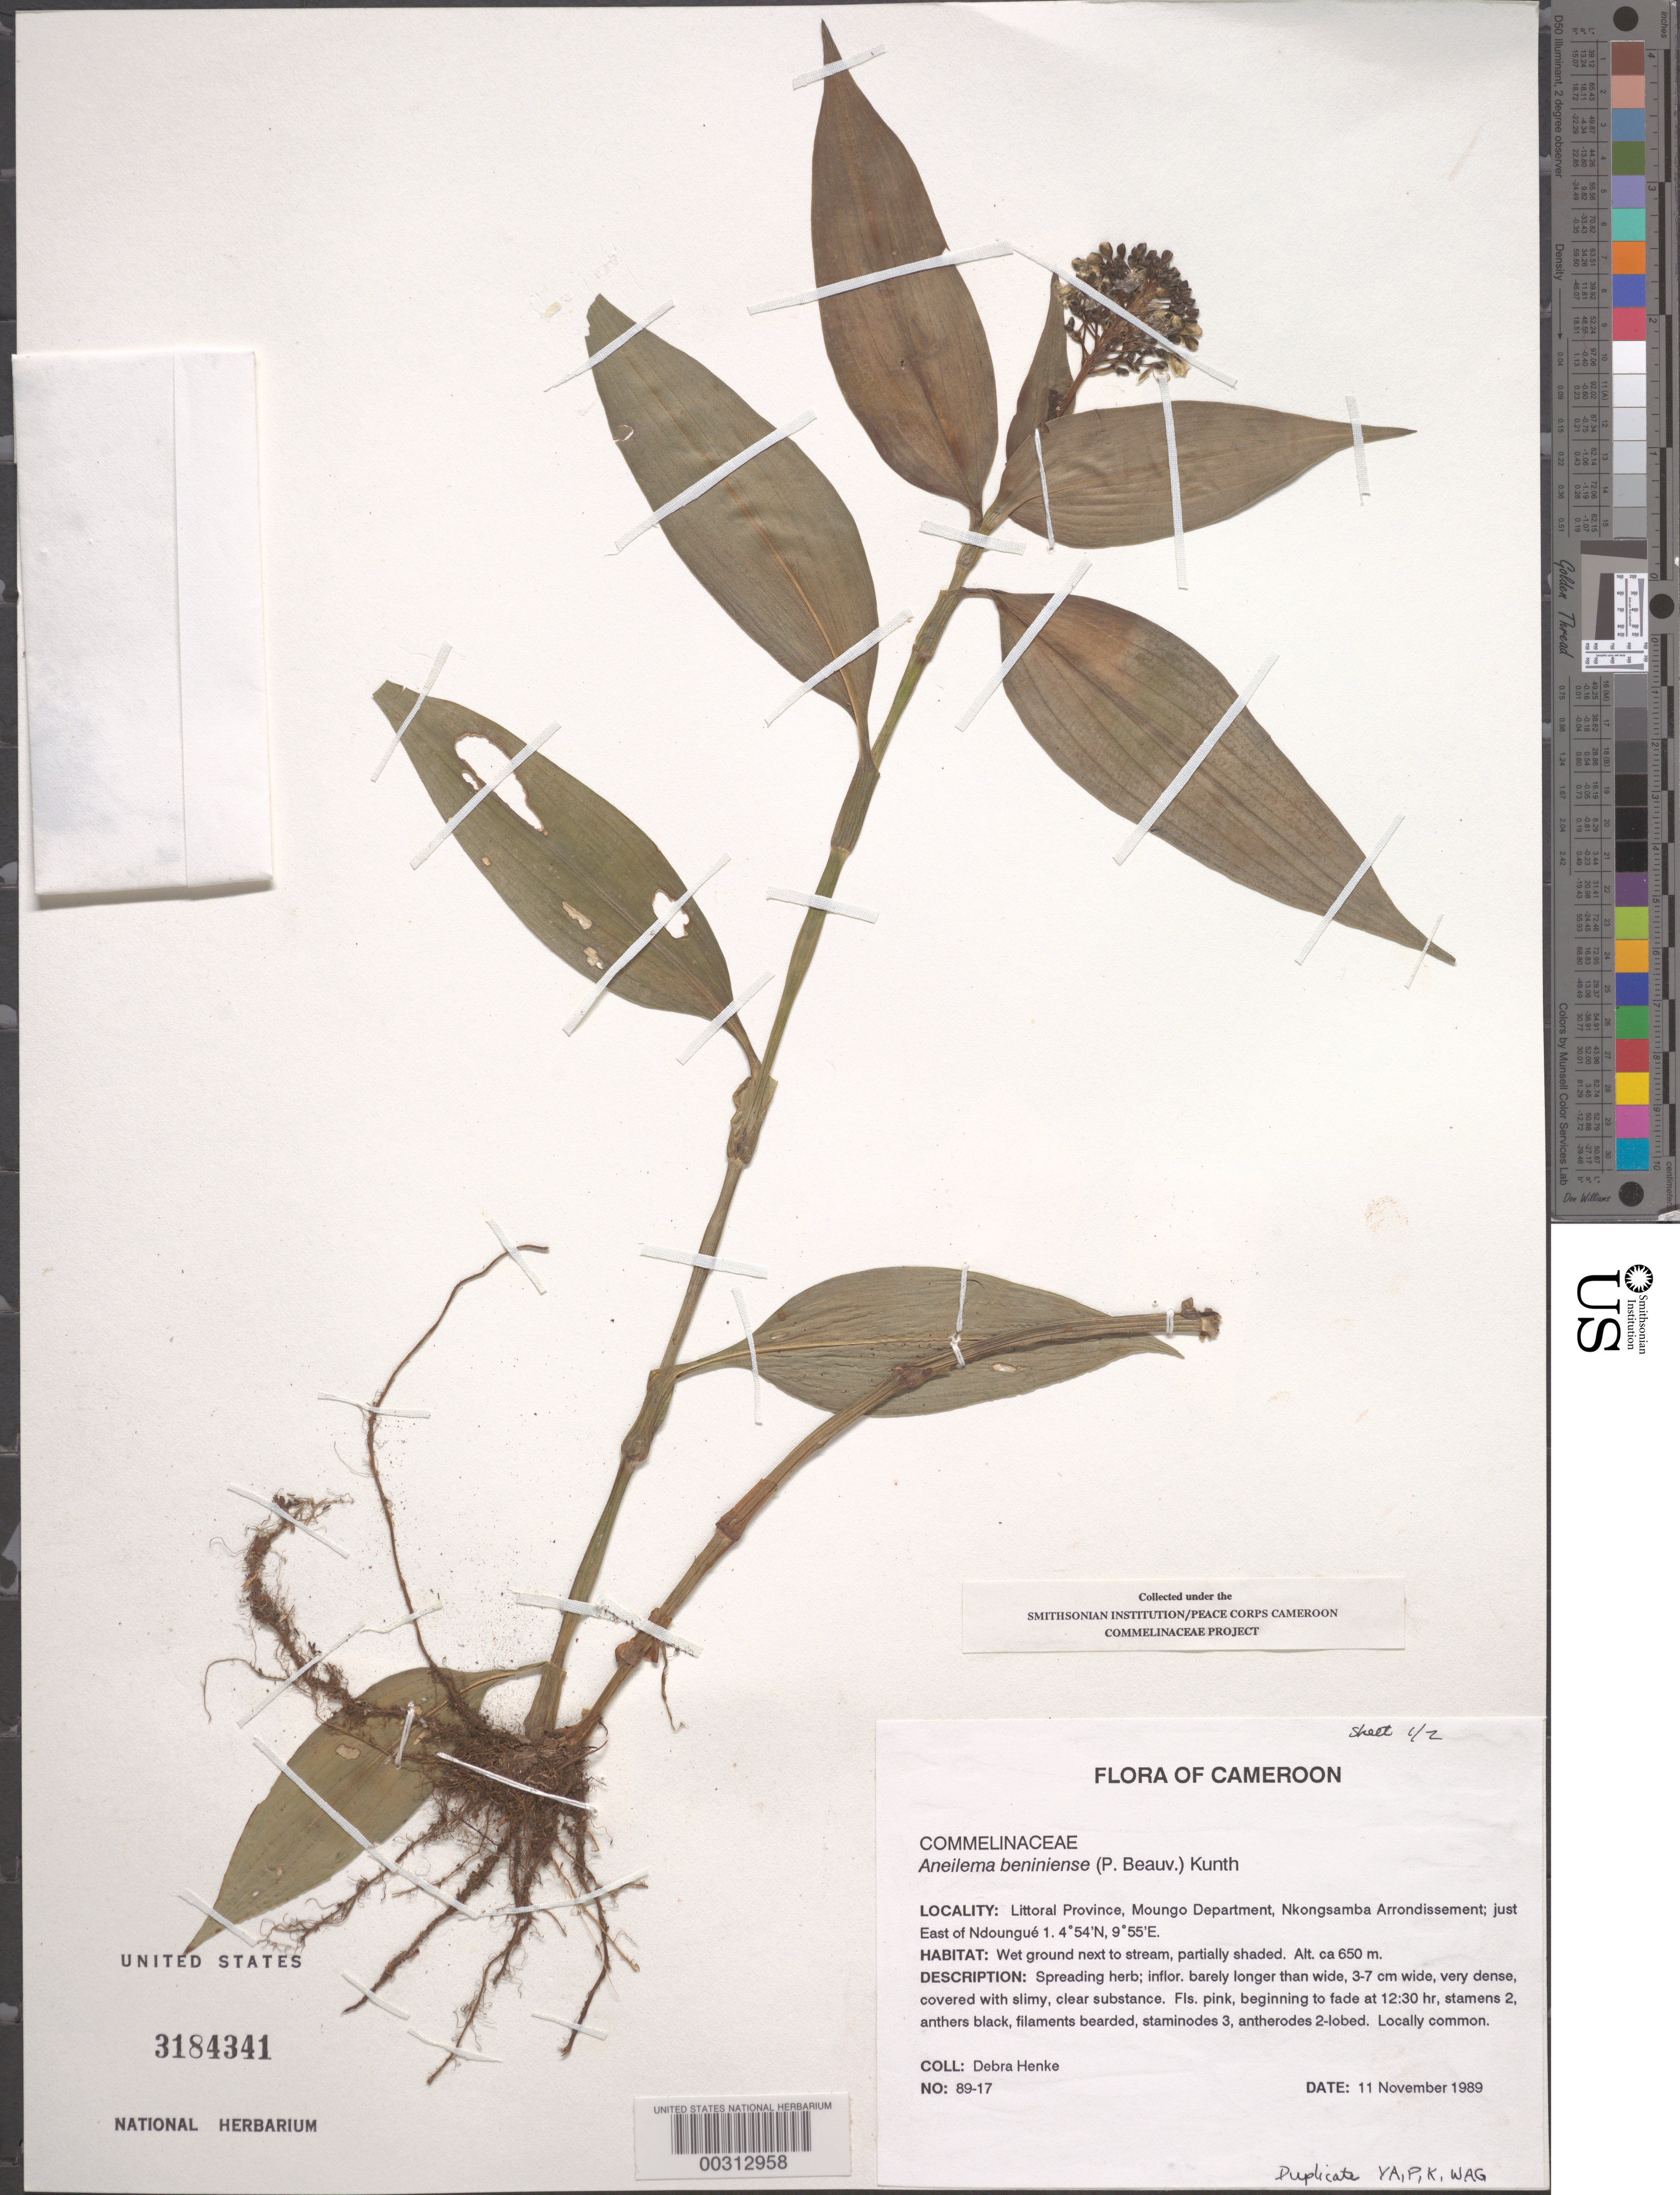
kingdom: Plantae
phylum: Tracheophyta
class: Liliopsida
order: Commelinales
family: Commelinaceae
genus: Aneilema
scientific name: Aneilema beniniense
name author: (P. Beauv.) Kunth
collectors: D. Henke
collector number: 89-17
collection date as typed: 11 Nov 1989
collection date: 1989-11-11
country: Cameroon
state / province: Littoral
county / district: Mungo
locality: Nkongsamba arrondissement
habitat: Wet ground next to stream partially shaded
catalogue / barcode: US 31884341